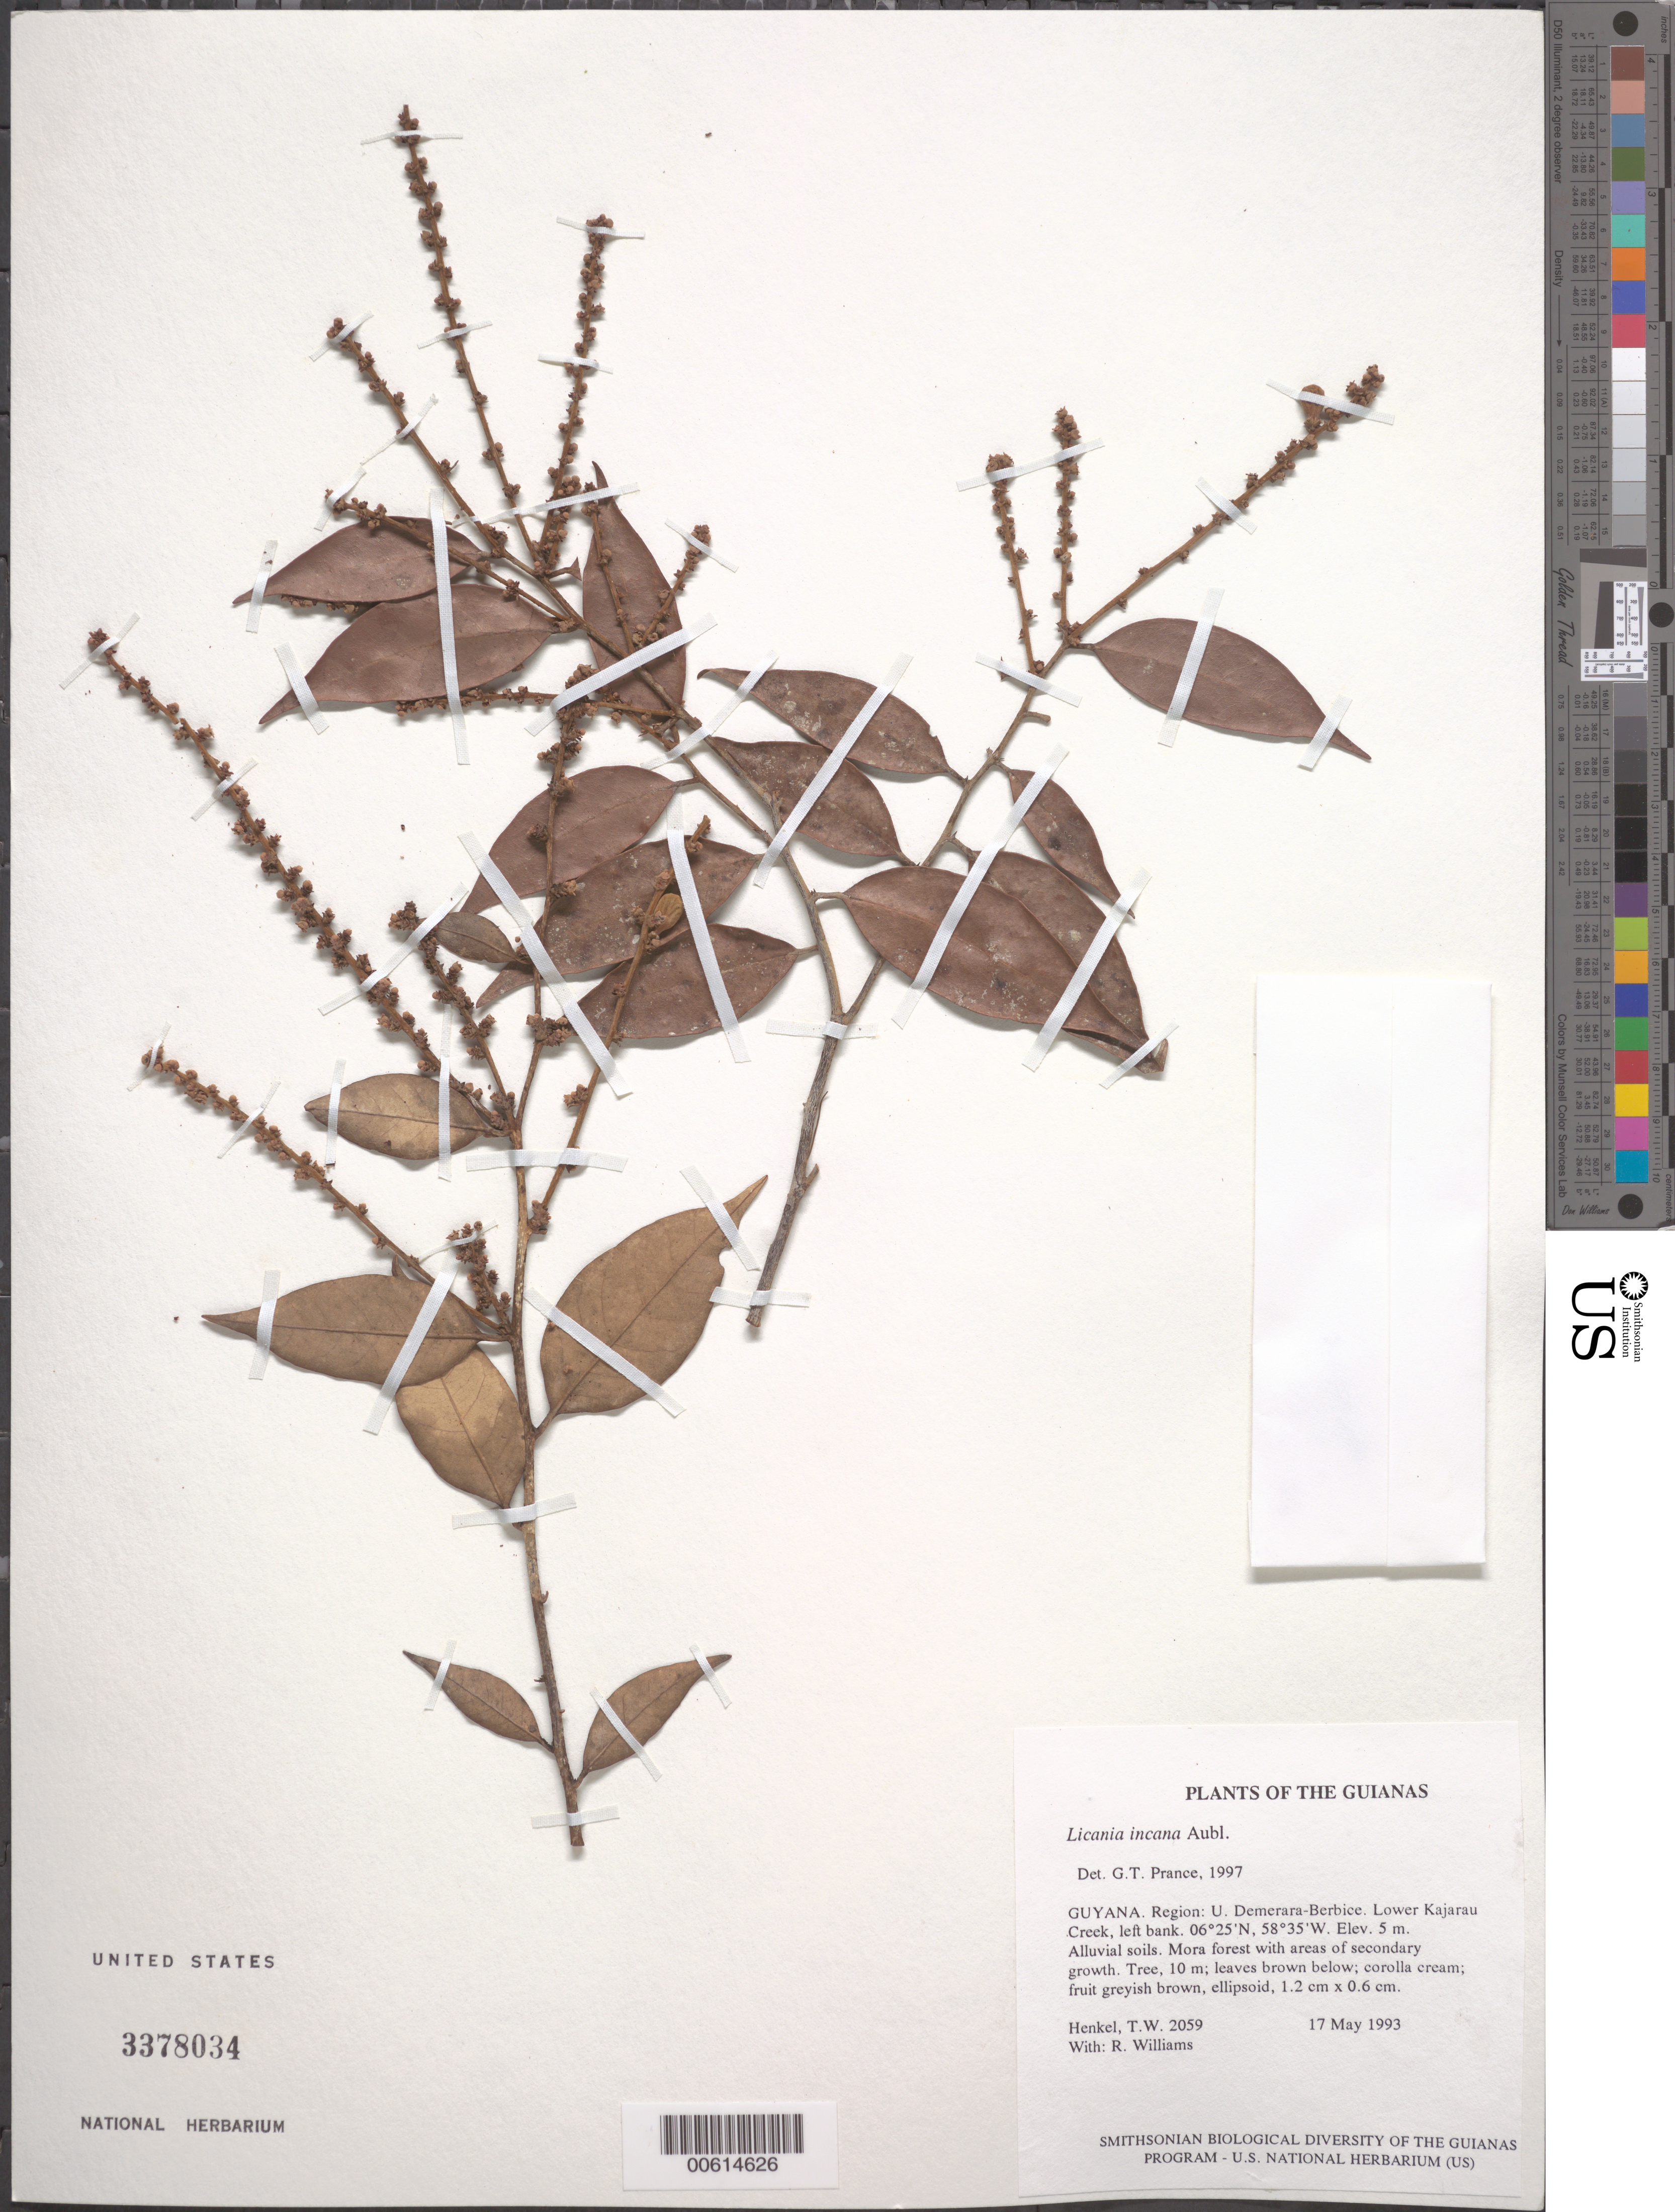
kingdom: Plantae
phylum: Tracheophyta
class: Magnoliopsida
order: Malpighiales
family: Chrysobalanaceae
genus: Licania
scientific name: Licania incana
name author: Aubl.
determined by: Prance, G. T.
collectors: T. Henkel & R. Williams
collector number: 2059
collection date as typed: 17 May 1993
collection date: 1993-05-17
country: Guyana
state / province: U. Demerara-Berbice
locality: Lower Kajarau Creek, left bank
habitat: Alluvial soils. Mora forest with areas of secondary growth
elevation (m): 5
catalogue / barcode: US 3378034